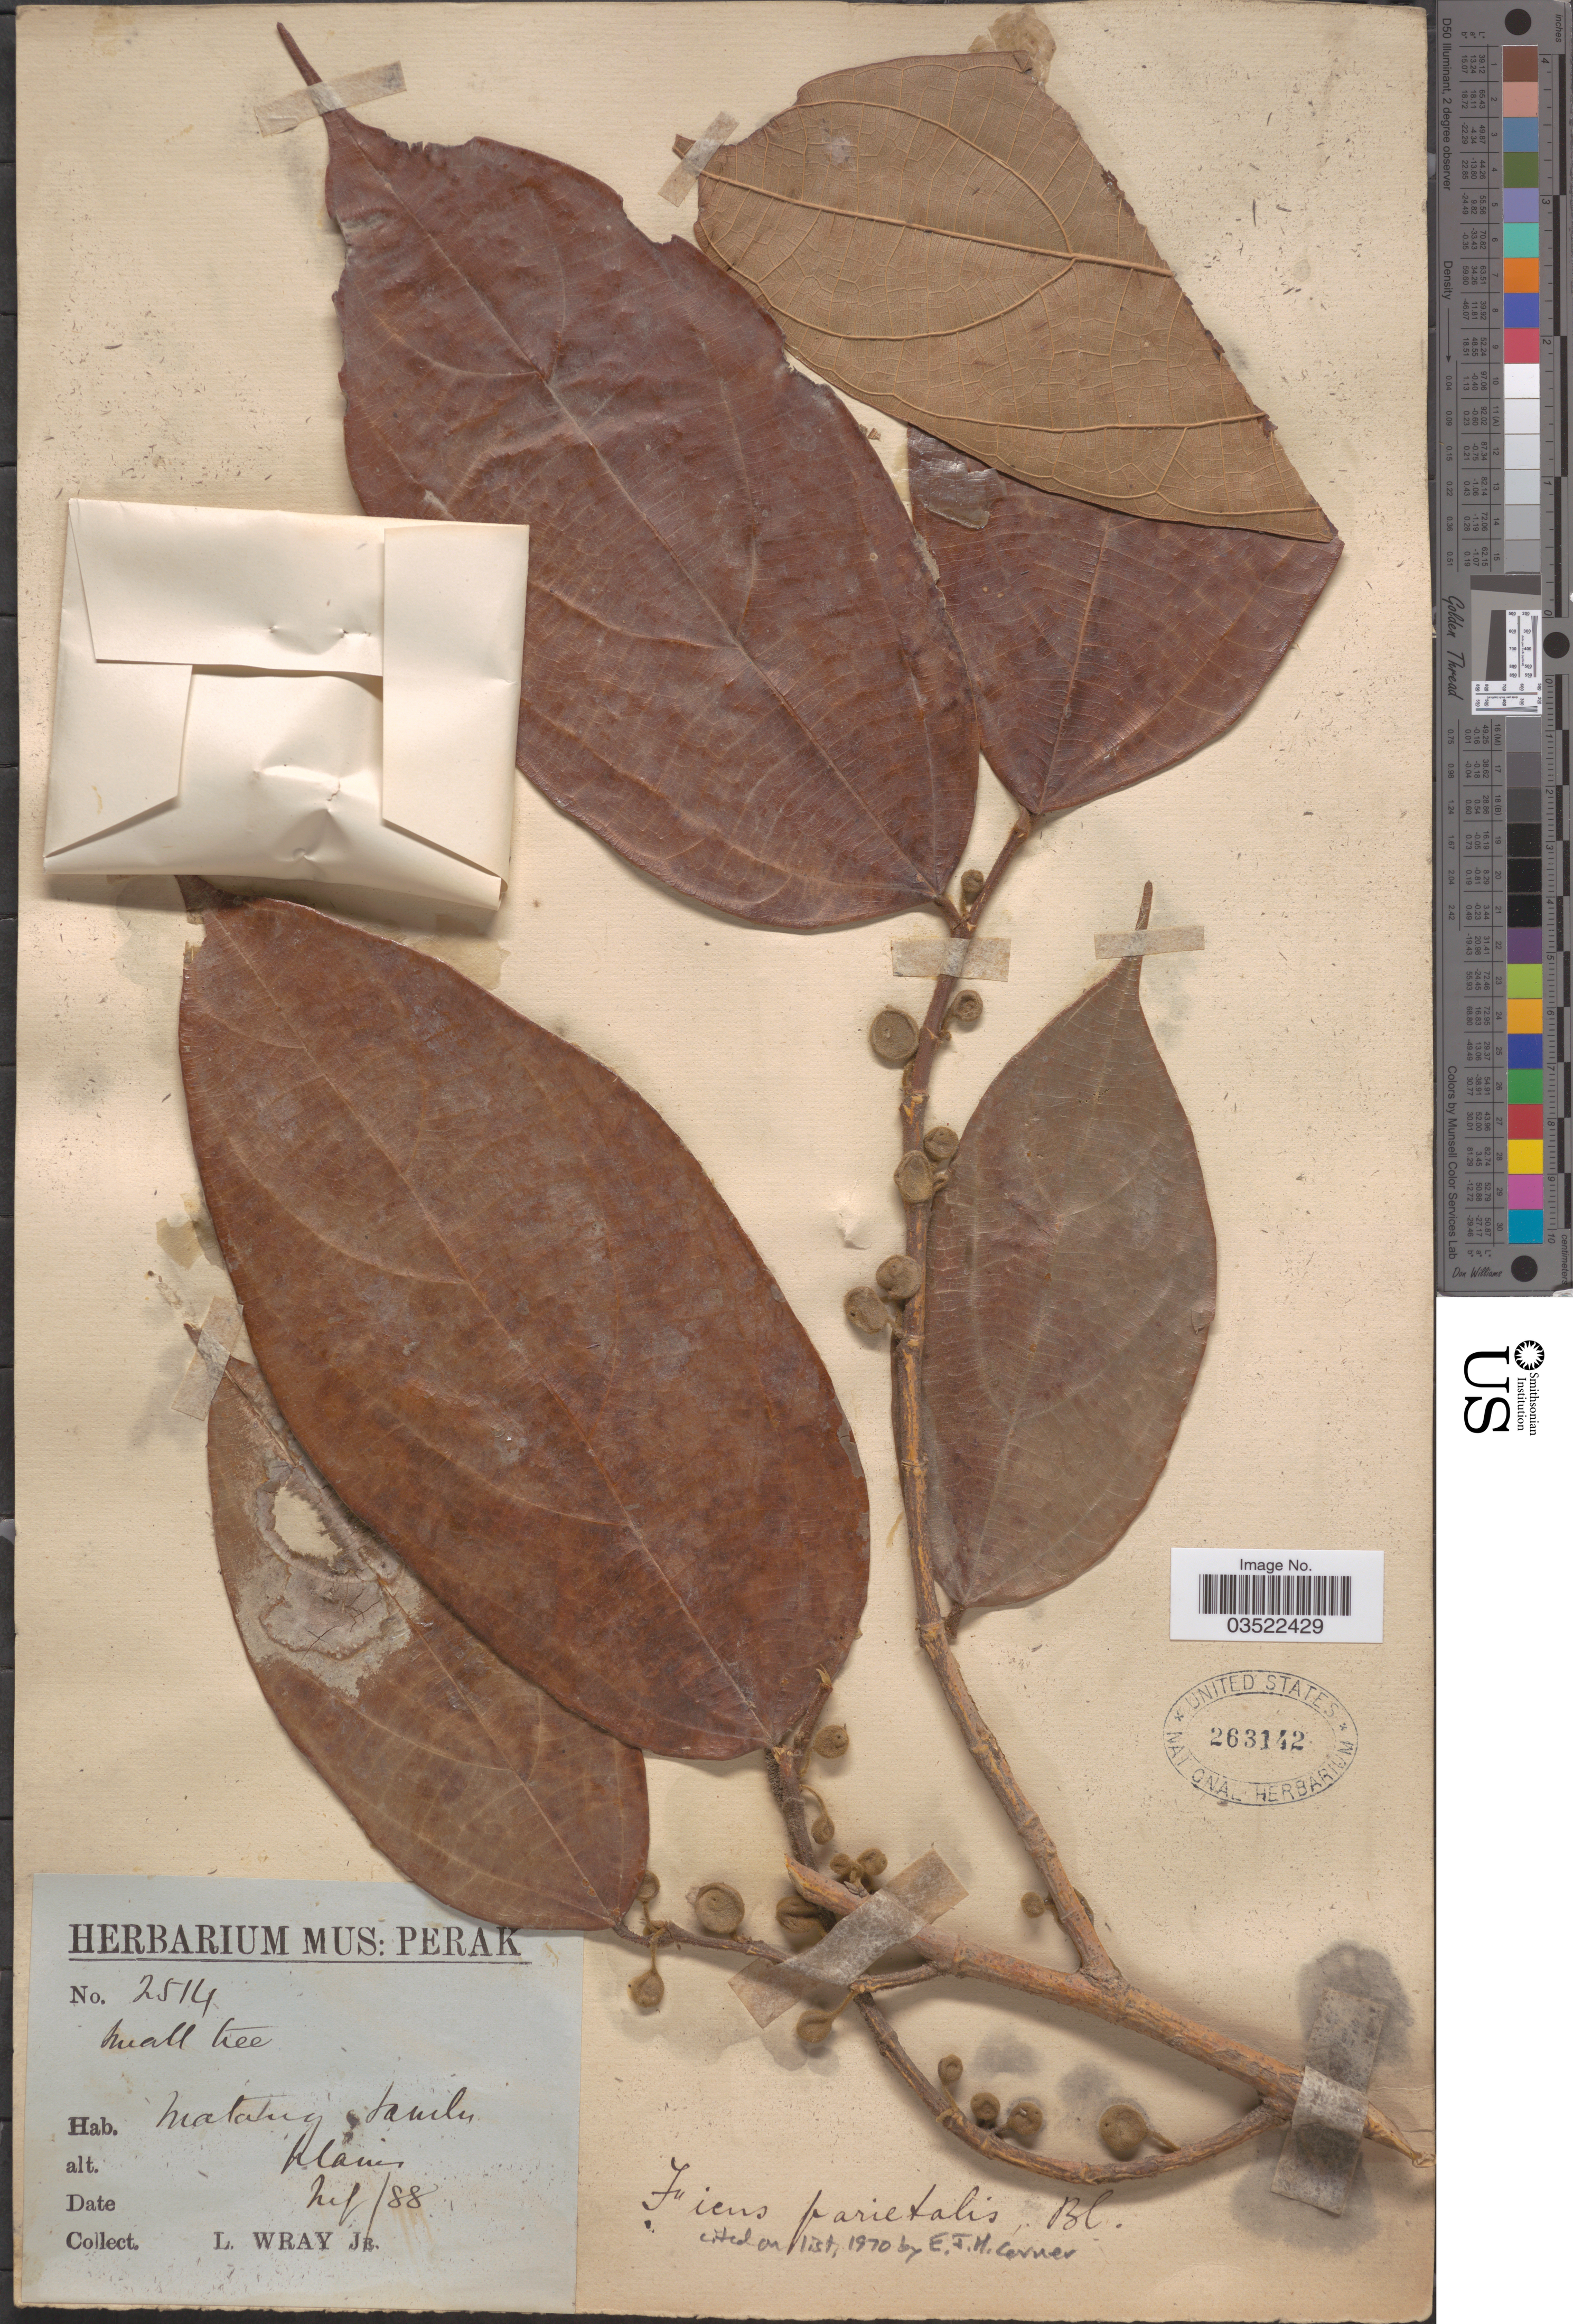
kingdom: Plantae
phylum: Tracheophyta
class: Magnoliopsida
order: Rosales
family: Moraceae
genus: Ficus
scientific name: Ficus parietalis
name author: Blume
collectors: L. Wray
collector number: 2514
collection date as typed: Transcribed d/m/y: /7/88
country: Malaysia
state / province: Perak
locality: Matahig Jamlu.*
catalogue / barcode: US 263142